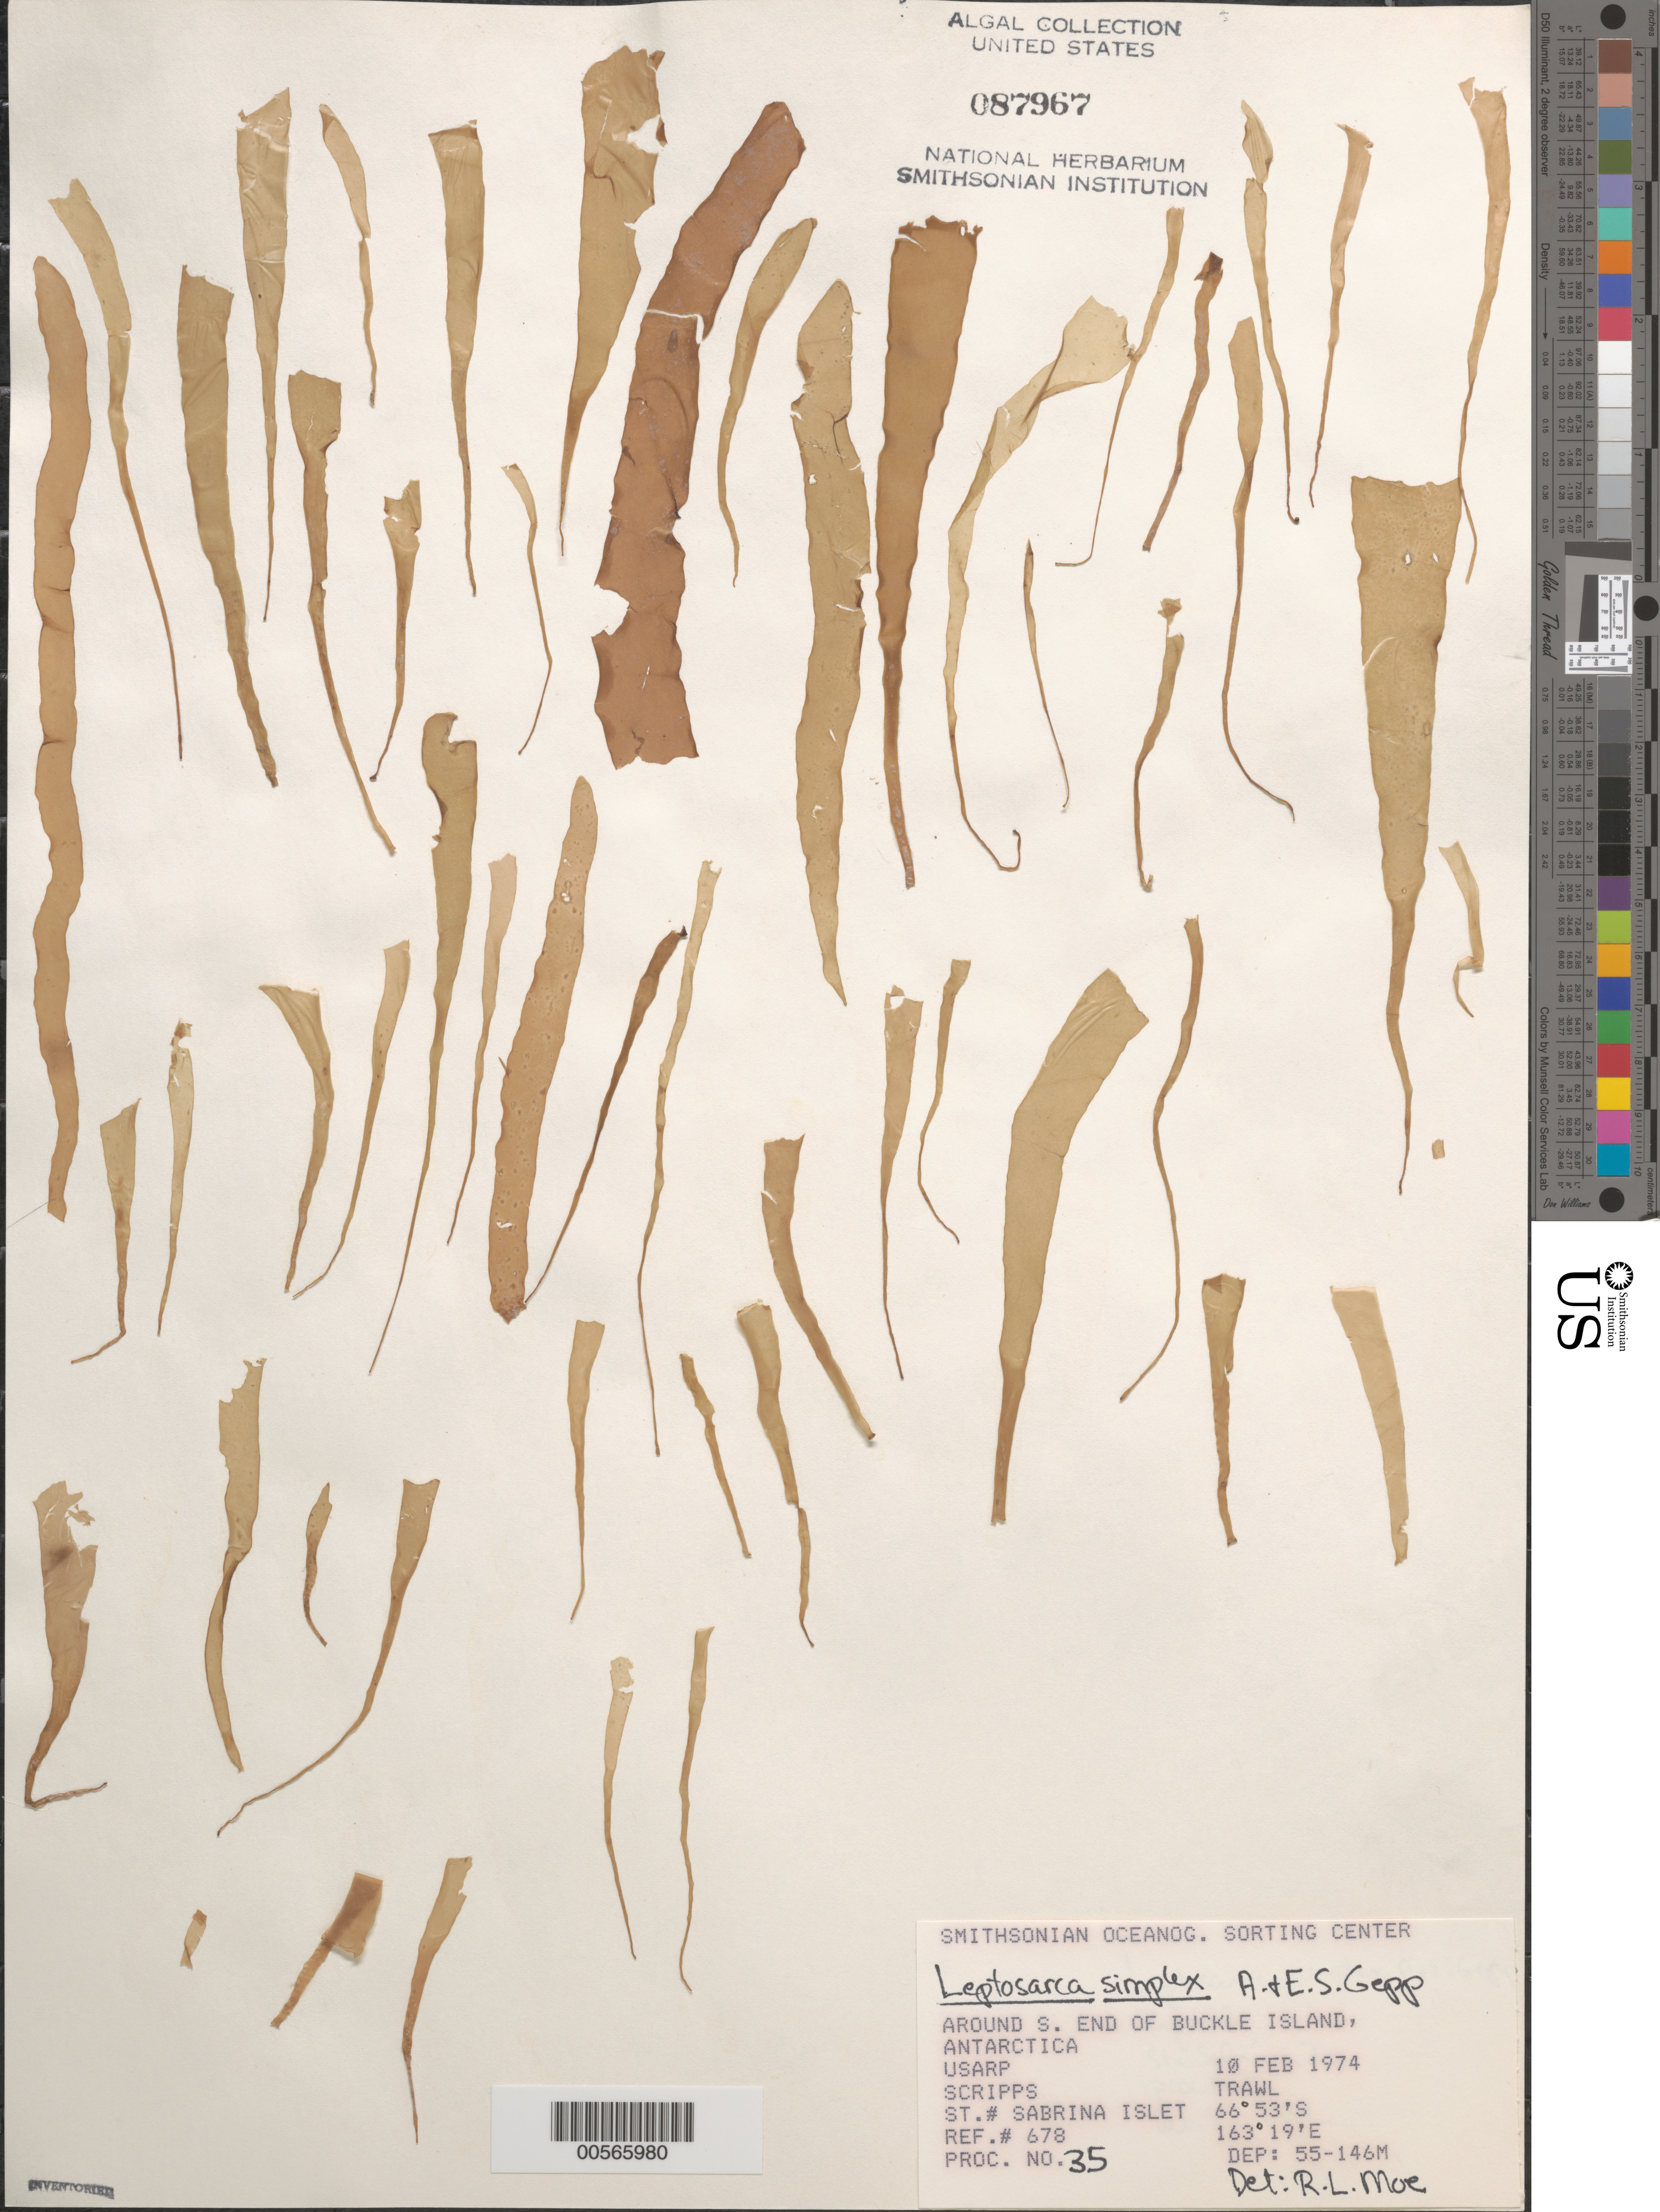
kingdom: Plantae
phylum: Rhodophyta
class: Florideophyceae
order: Palmariales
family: Palmariaceae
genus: Palmaria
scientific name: Palmaria decipiens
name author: (Reinsch) Ricker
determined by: Algae name updating Project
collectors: Scripps Institution of Oceanography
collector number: Station Sabrina Islet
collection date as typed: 10 Feb 1974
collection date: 1974-02-10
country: Antarctica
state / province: Ross Dependency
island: Buckle Island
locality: Sabrina Islet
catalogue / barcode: US 87967